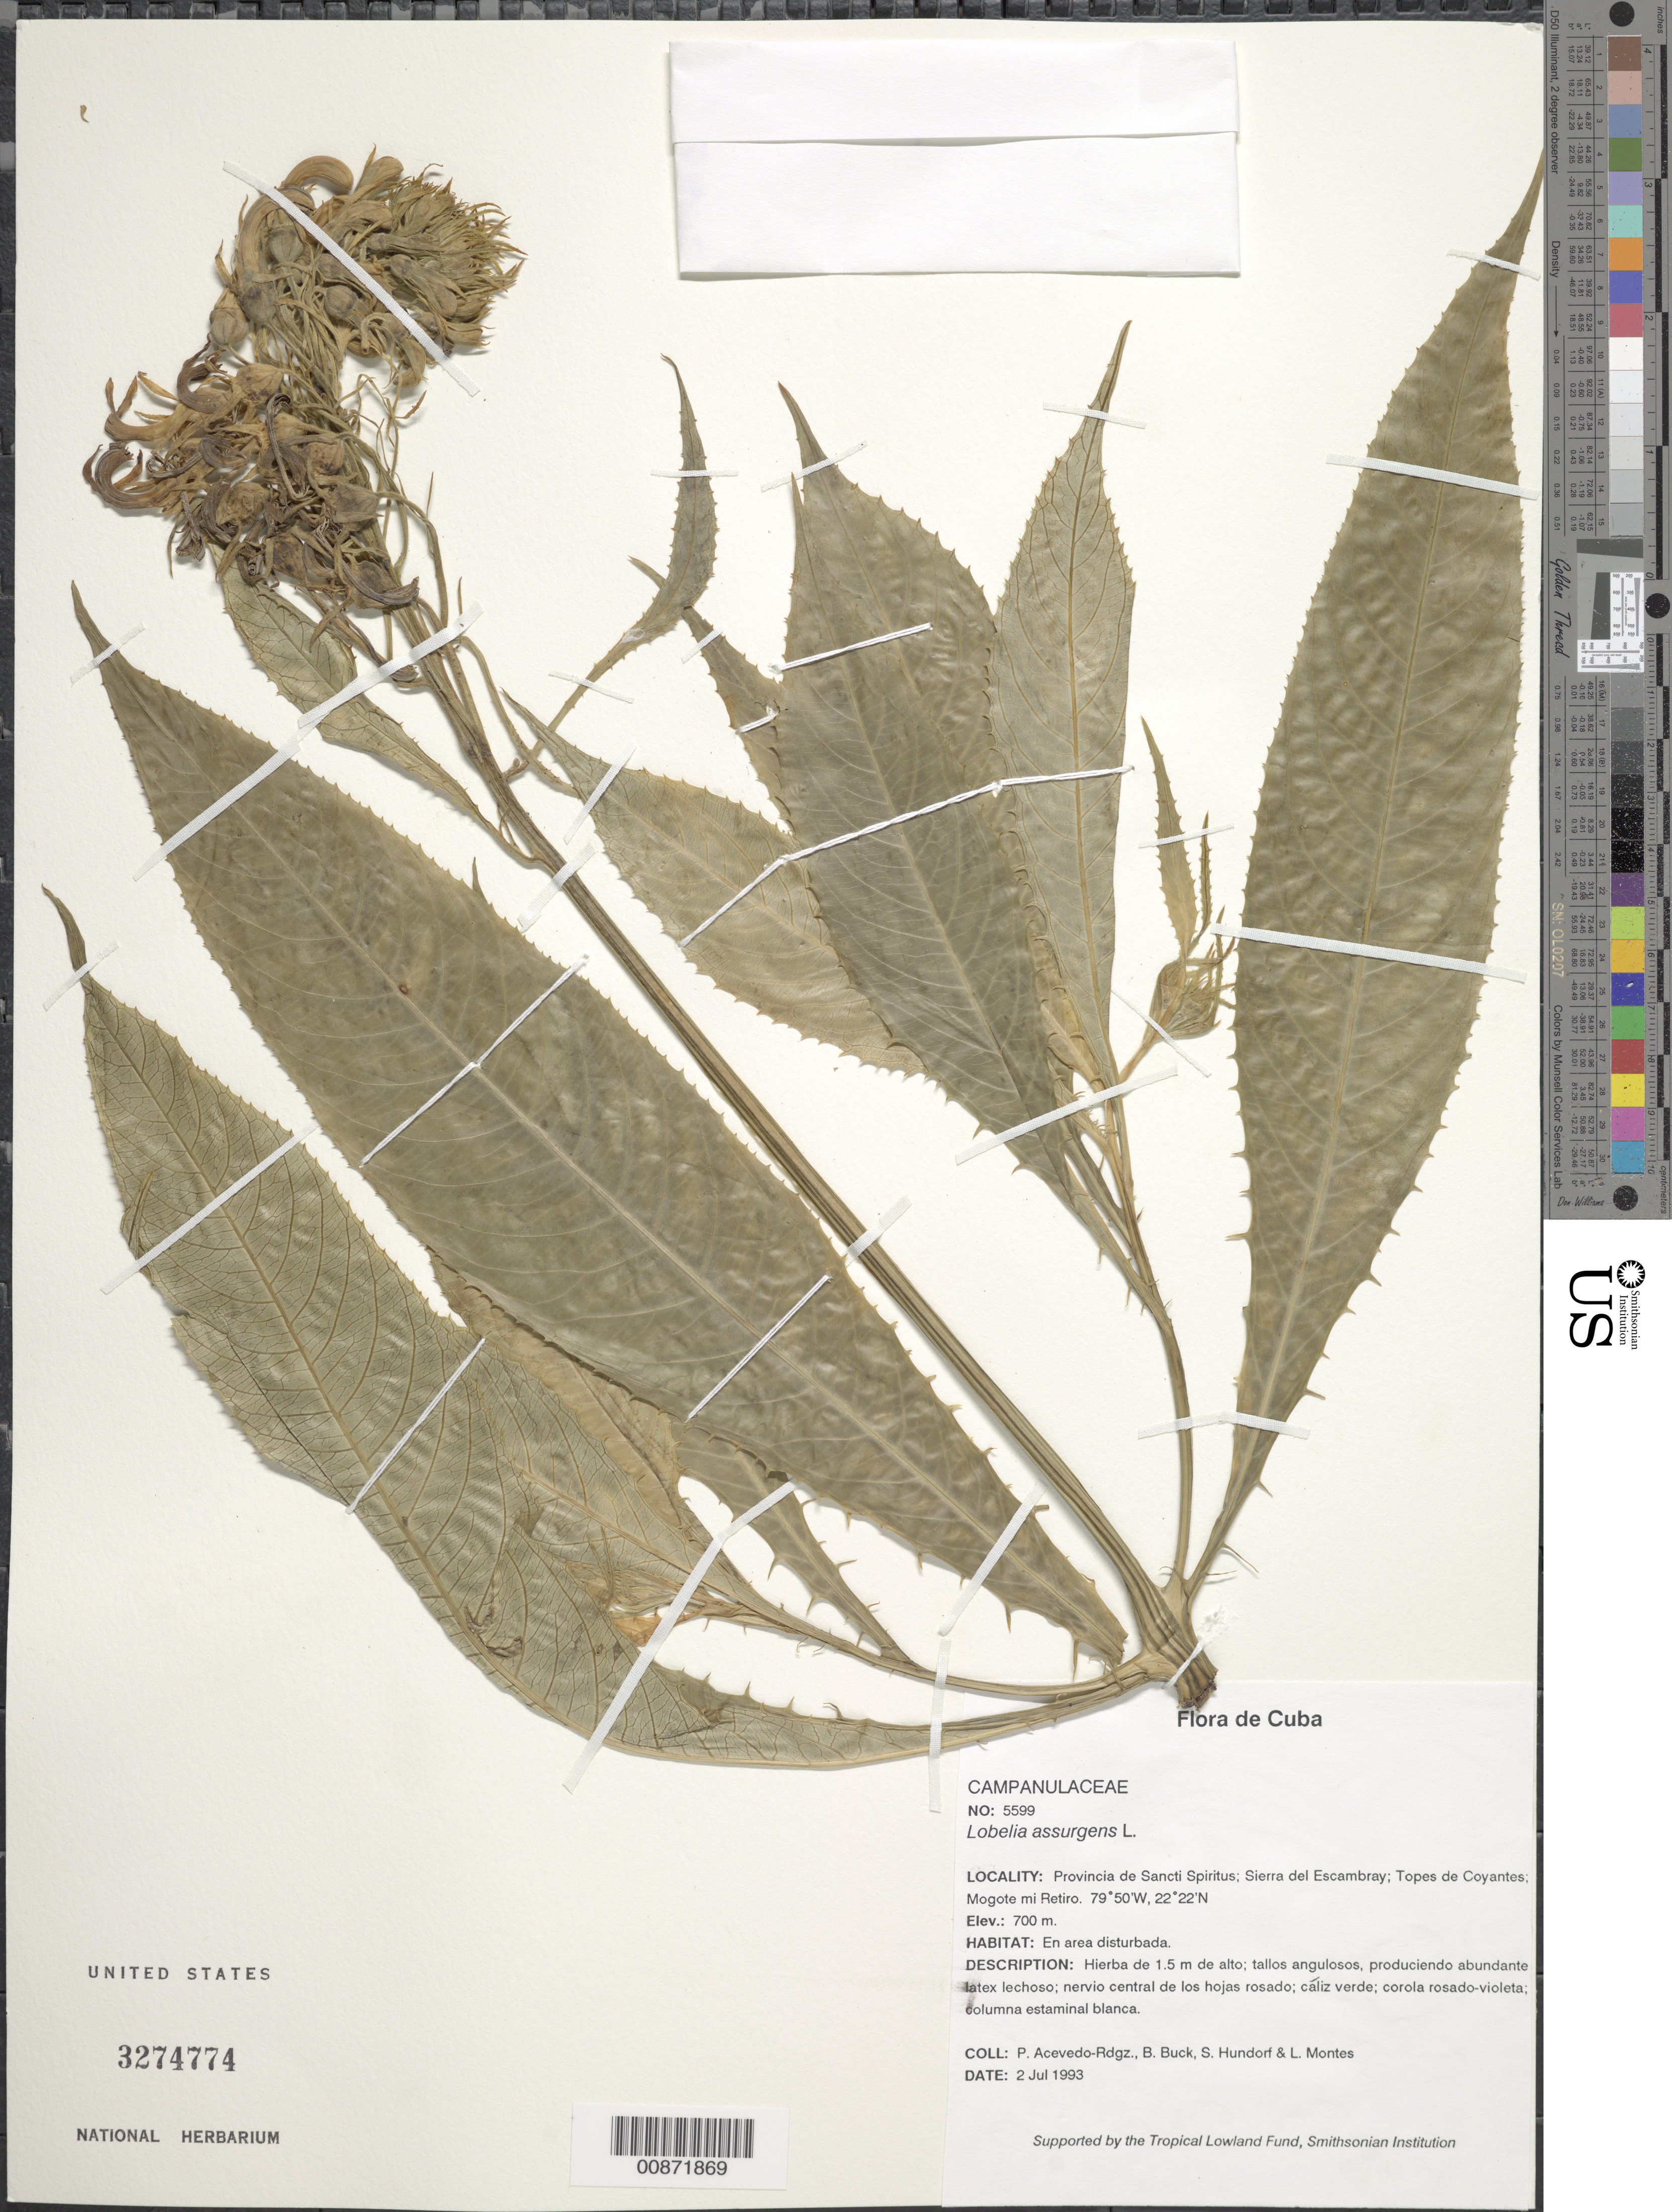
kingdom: Plantae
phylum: Tracheophyta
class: Magnoliopsida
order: Asterales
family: Campanulaceae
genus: Lobelia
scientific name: Lobelia assurgens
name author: L.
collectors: P. Acevedo-Rodr., B. Buck, S. Hundorf & L. Montes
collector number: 5599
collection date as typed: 02 Jul 1993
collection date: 1993-07-02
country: Cuba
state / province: Sancti Spiritus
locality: Sierra del Escambray; Topes de Coyantes; Motgote mi Retiro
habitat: En area disturbada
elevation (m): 700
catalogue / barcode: US 3274774